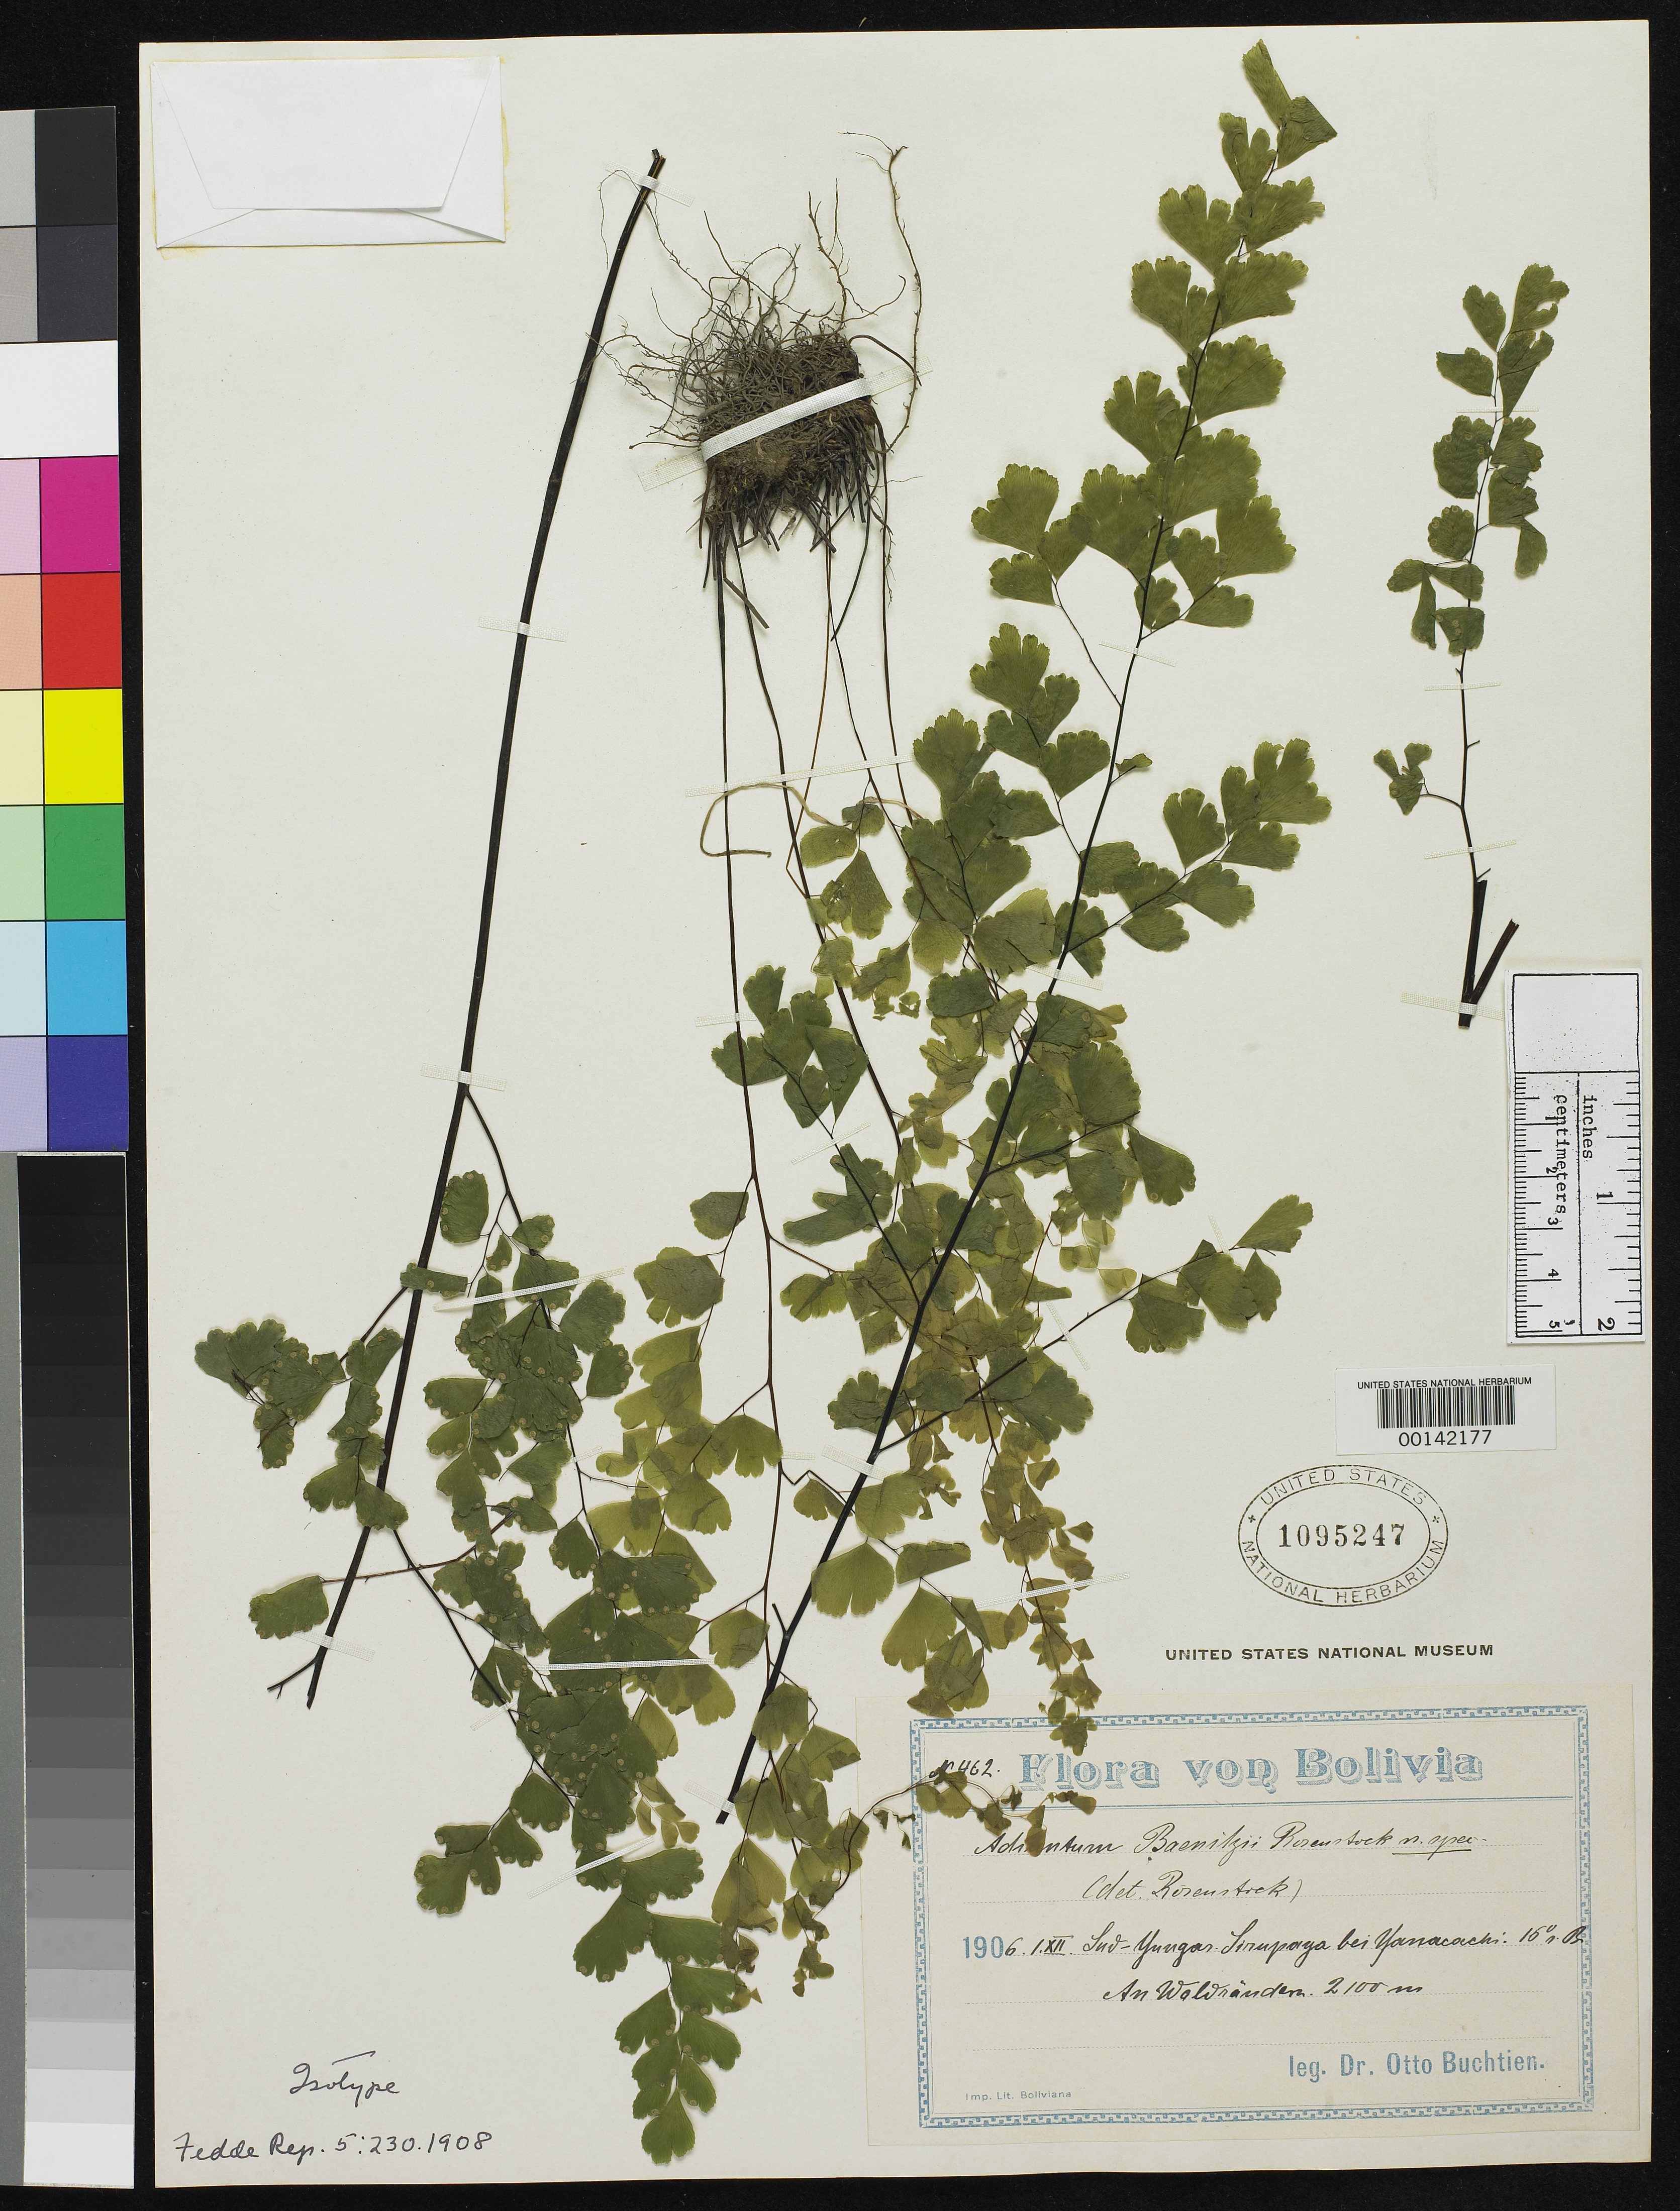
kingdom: Plantae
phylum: Tracheophyta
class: Polypodiopsida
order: Polypodiales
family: Pteridaceae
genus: Adiantum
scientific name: Adiantum baenitzii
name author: Rosenst.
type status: Isotype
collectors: O. Buchtien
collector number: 462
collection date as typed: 01 Jul 1906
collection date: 1906-07-01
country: Bolivia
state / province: La Paz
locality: Yungas, Sirupaya pr. Yanacachi.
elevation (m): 2100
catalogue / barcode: US 1095247